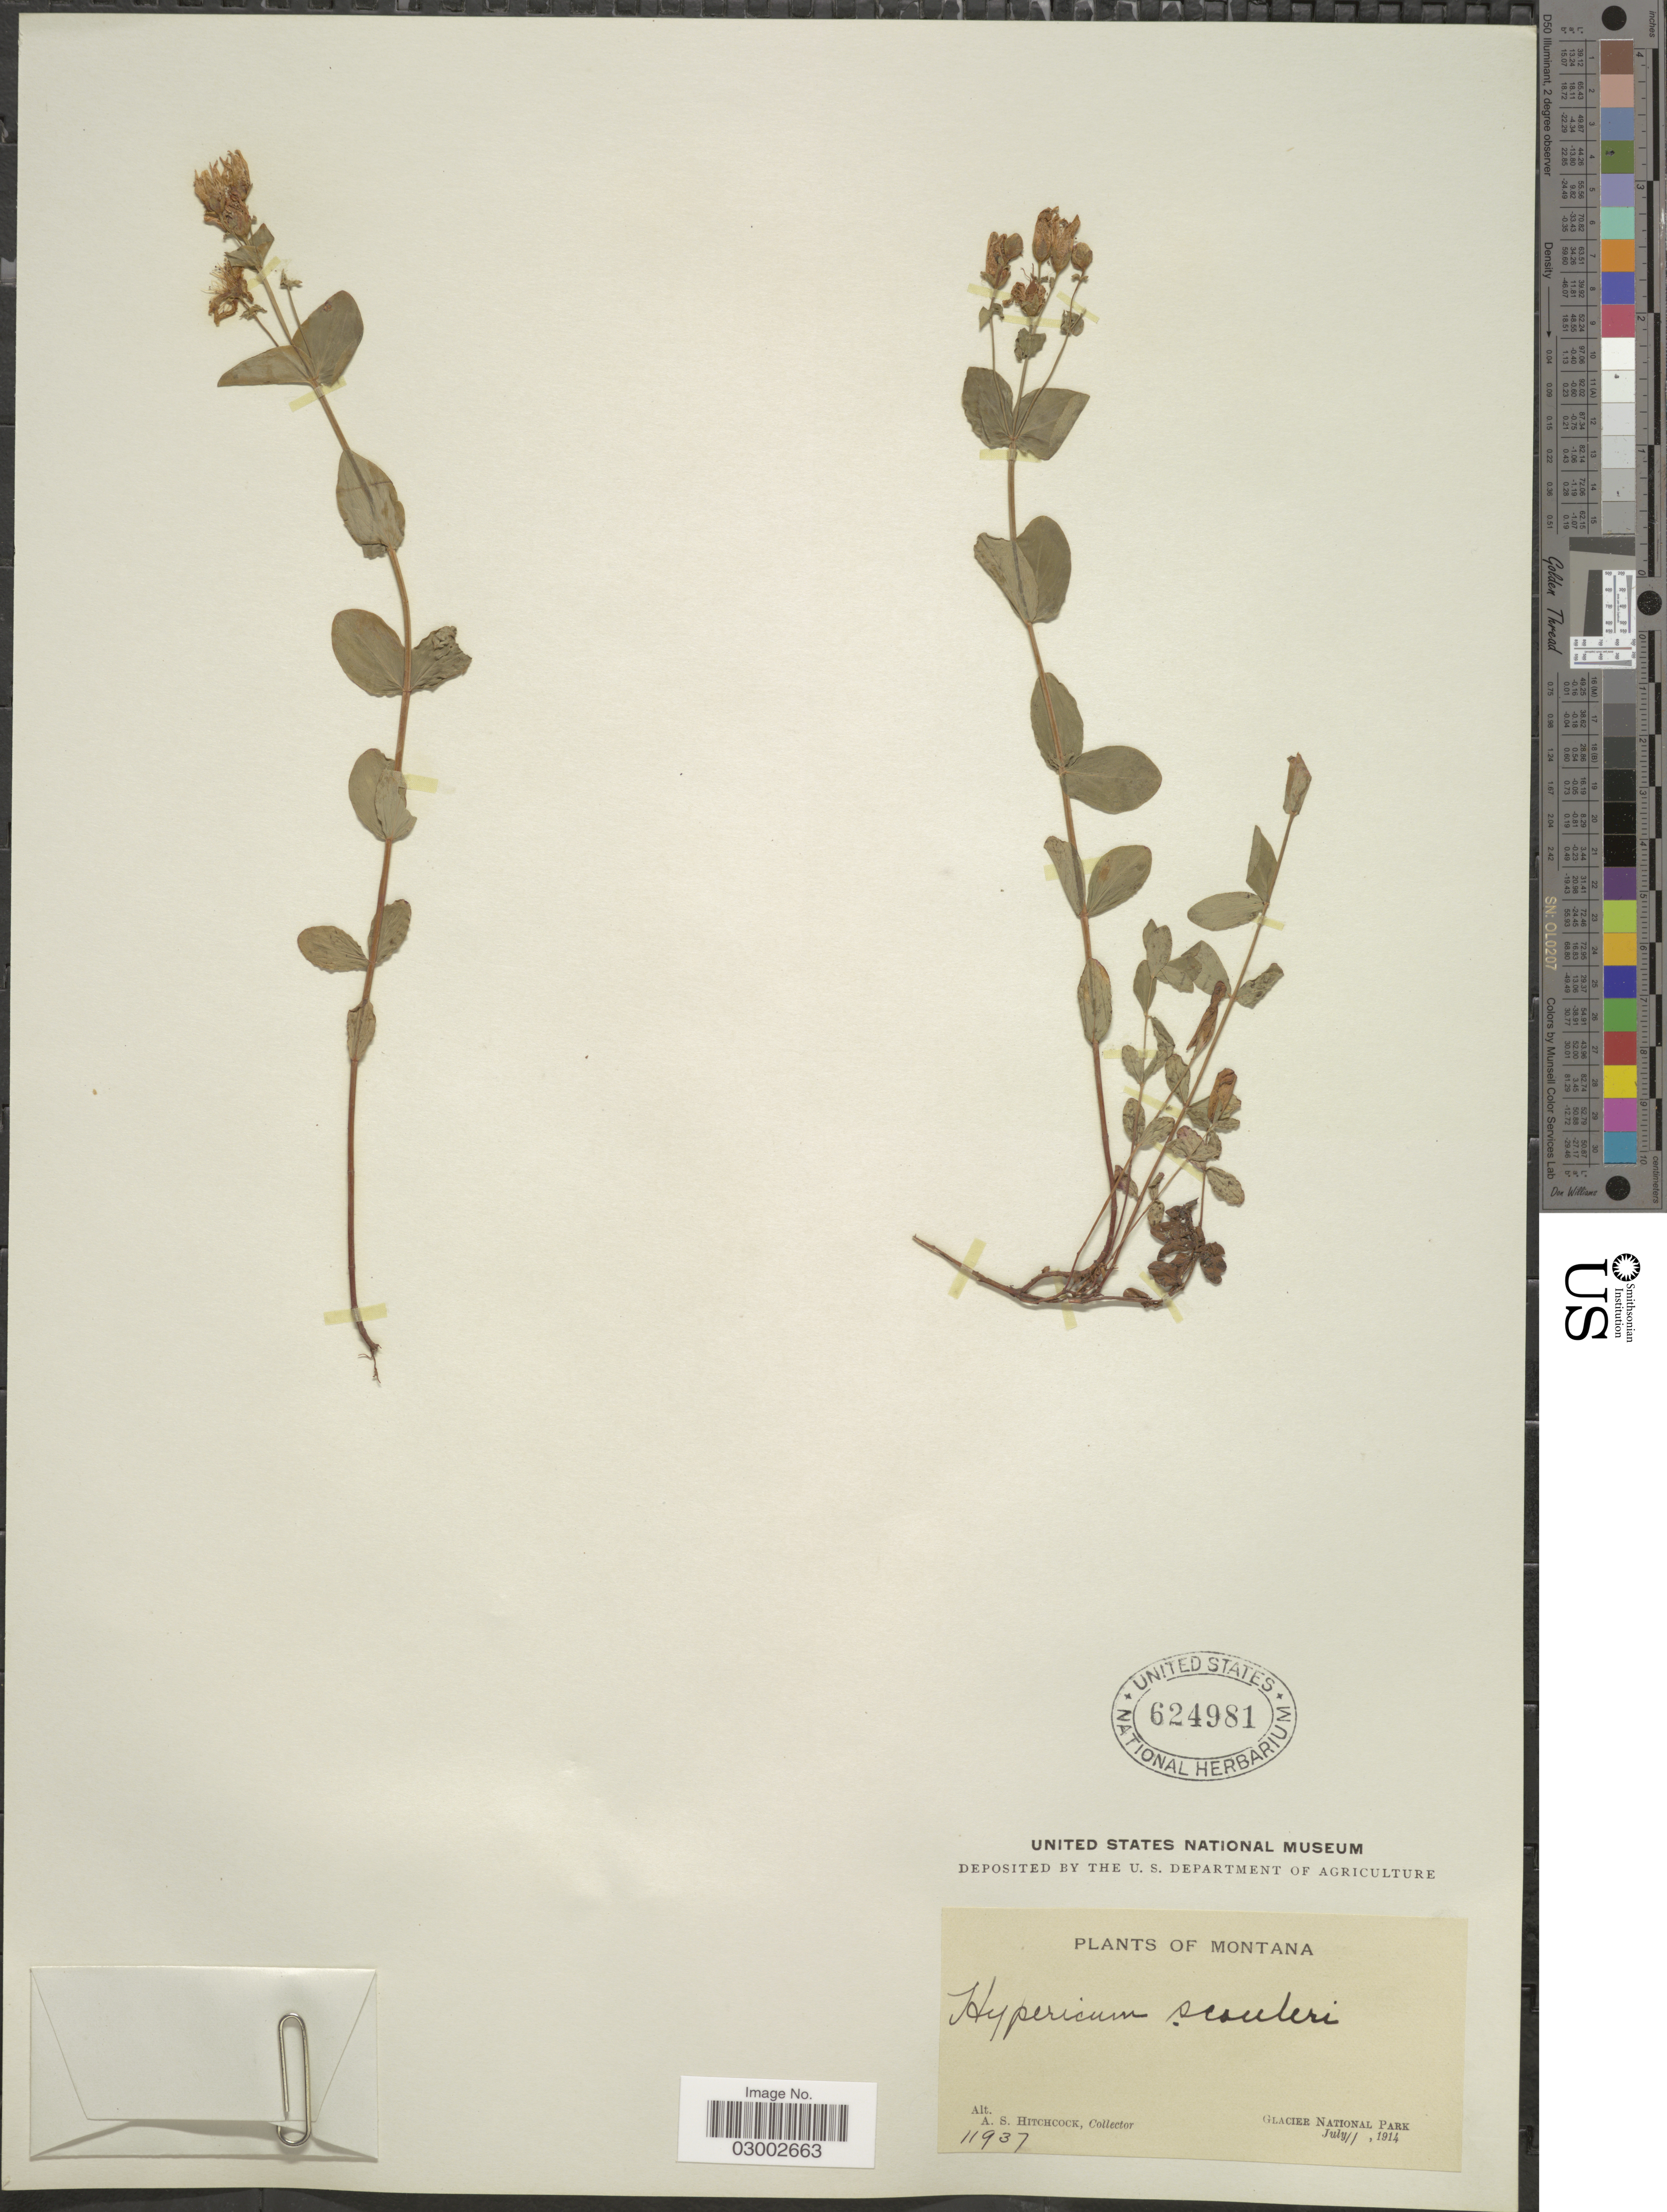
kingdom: Plantae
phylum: Tracheophyta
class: Magnoliopsida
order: Malpighiales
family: Hypericaceae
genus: Hypericum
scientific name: Hypericum scouleri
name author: Hook.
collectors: A. S. Hitchcock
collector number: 11937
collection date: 1914-07-11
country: United States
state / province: Montana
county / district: Flathead / Glacier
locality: Glacier National Park.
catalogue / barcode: US 624981